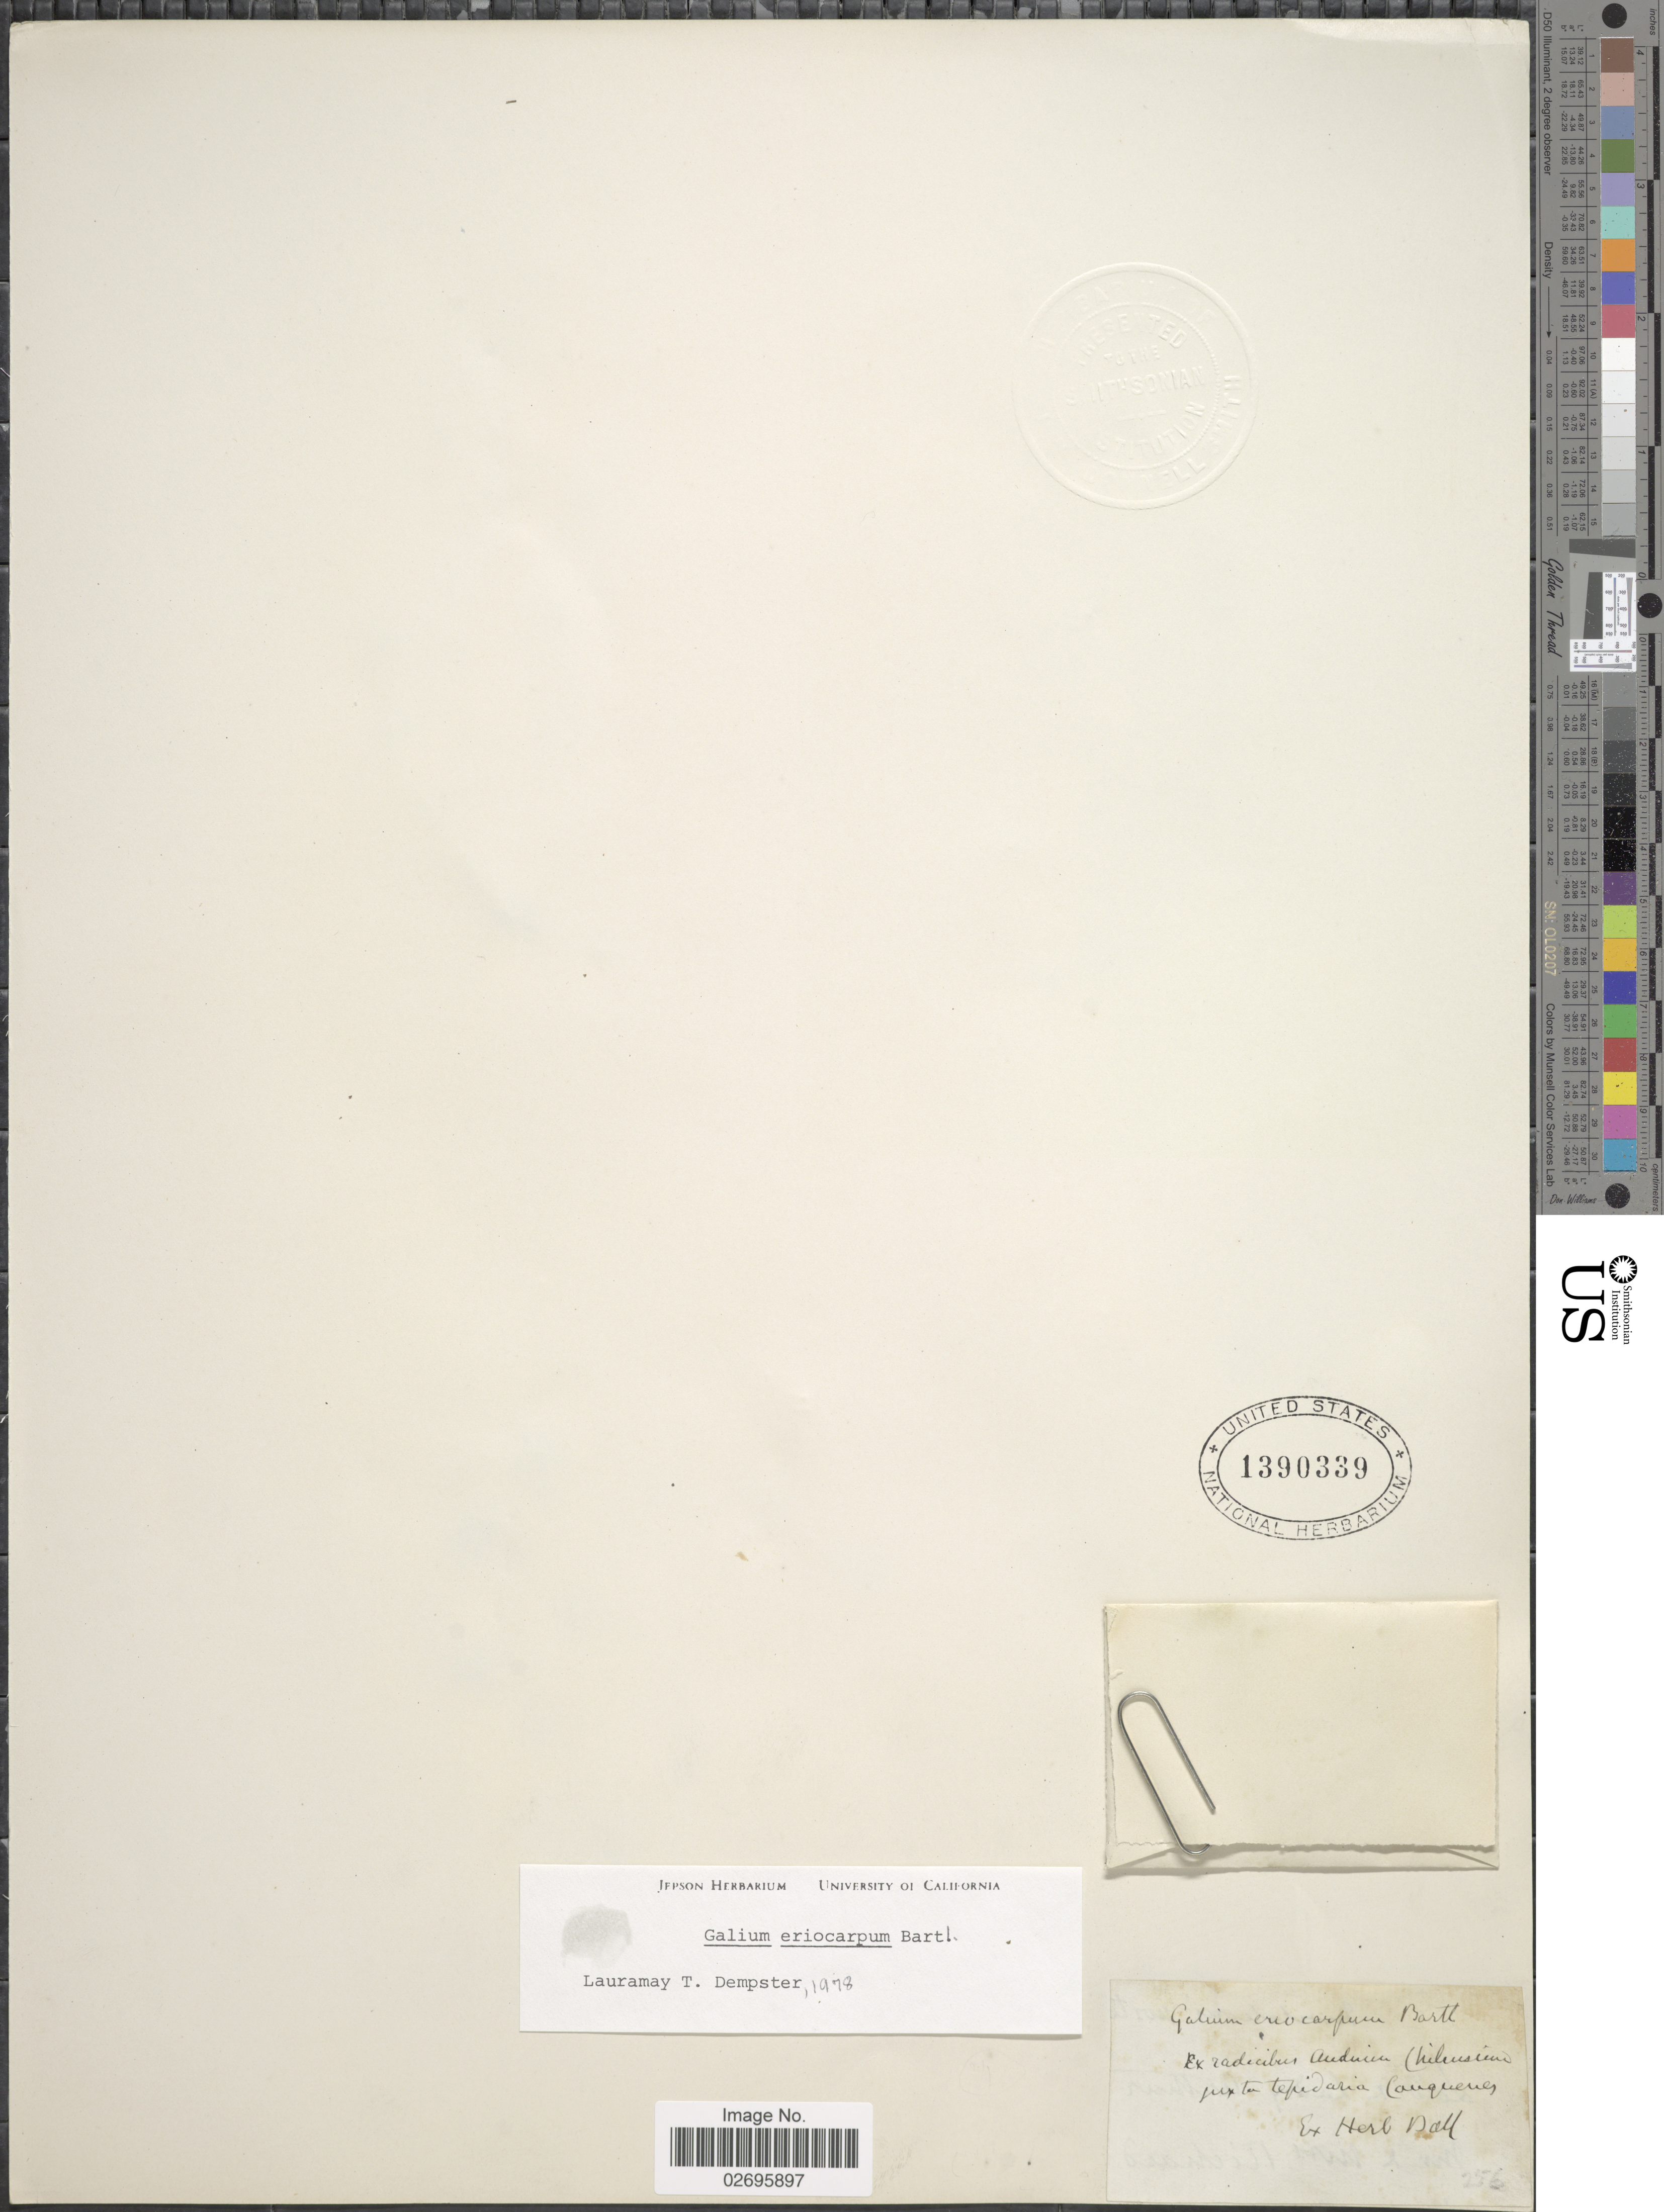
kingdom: Plantae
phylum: Tracheophyta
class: Magnoliopsida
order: Gentianales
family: Rubiaceae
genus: Galium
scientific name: Galium eriocarpum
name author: Bartl. ex DC.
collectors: ex herb. Ball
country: Chile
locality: Ex radicibus Andium juxta tepidaria Cauquenes.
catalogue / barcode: US 1390339